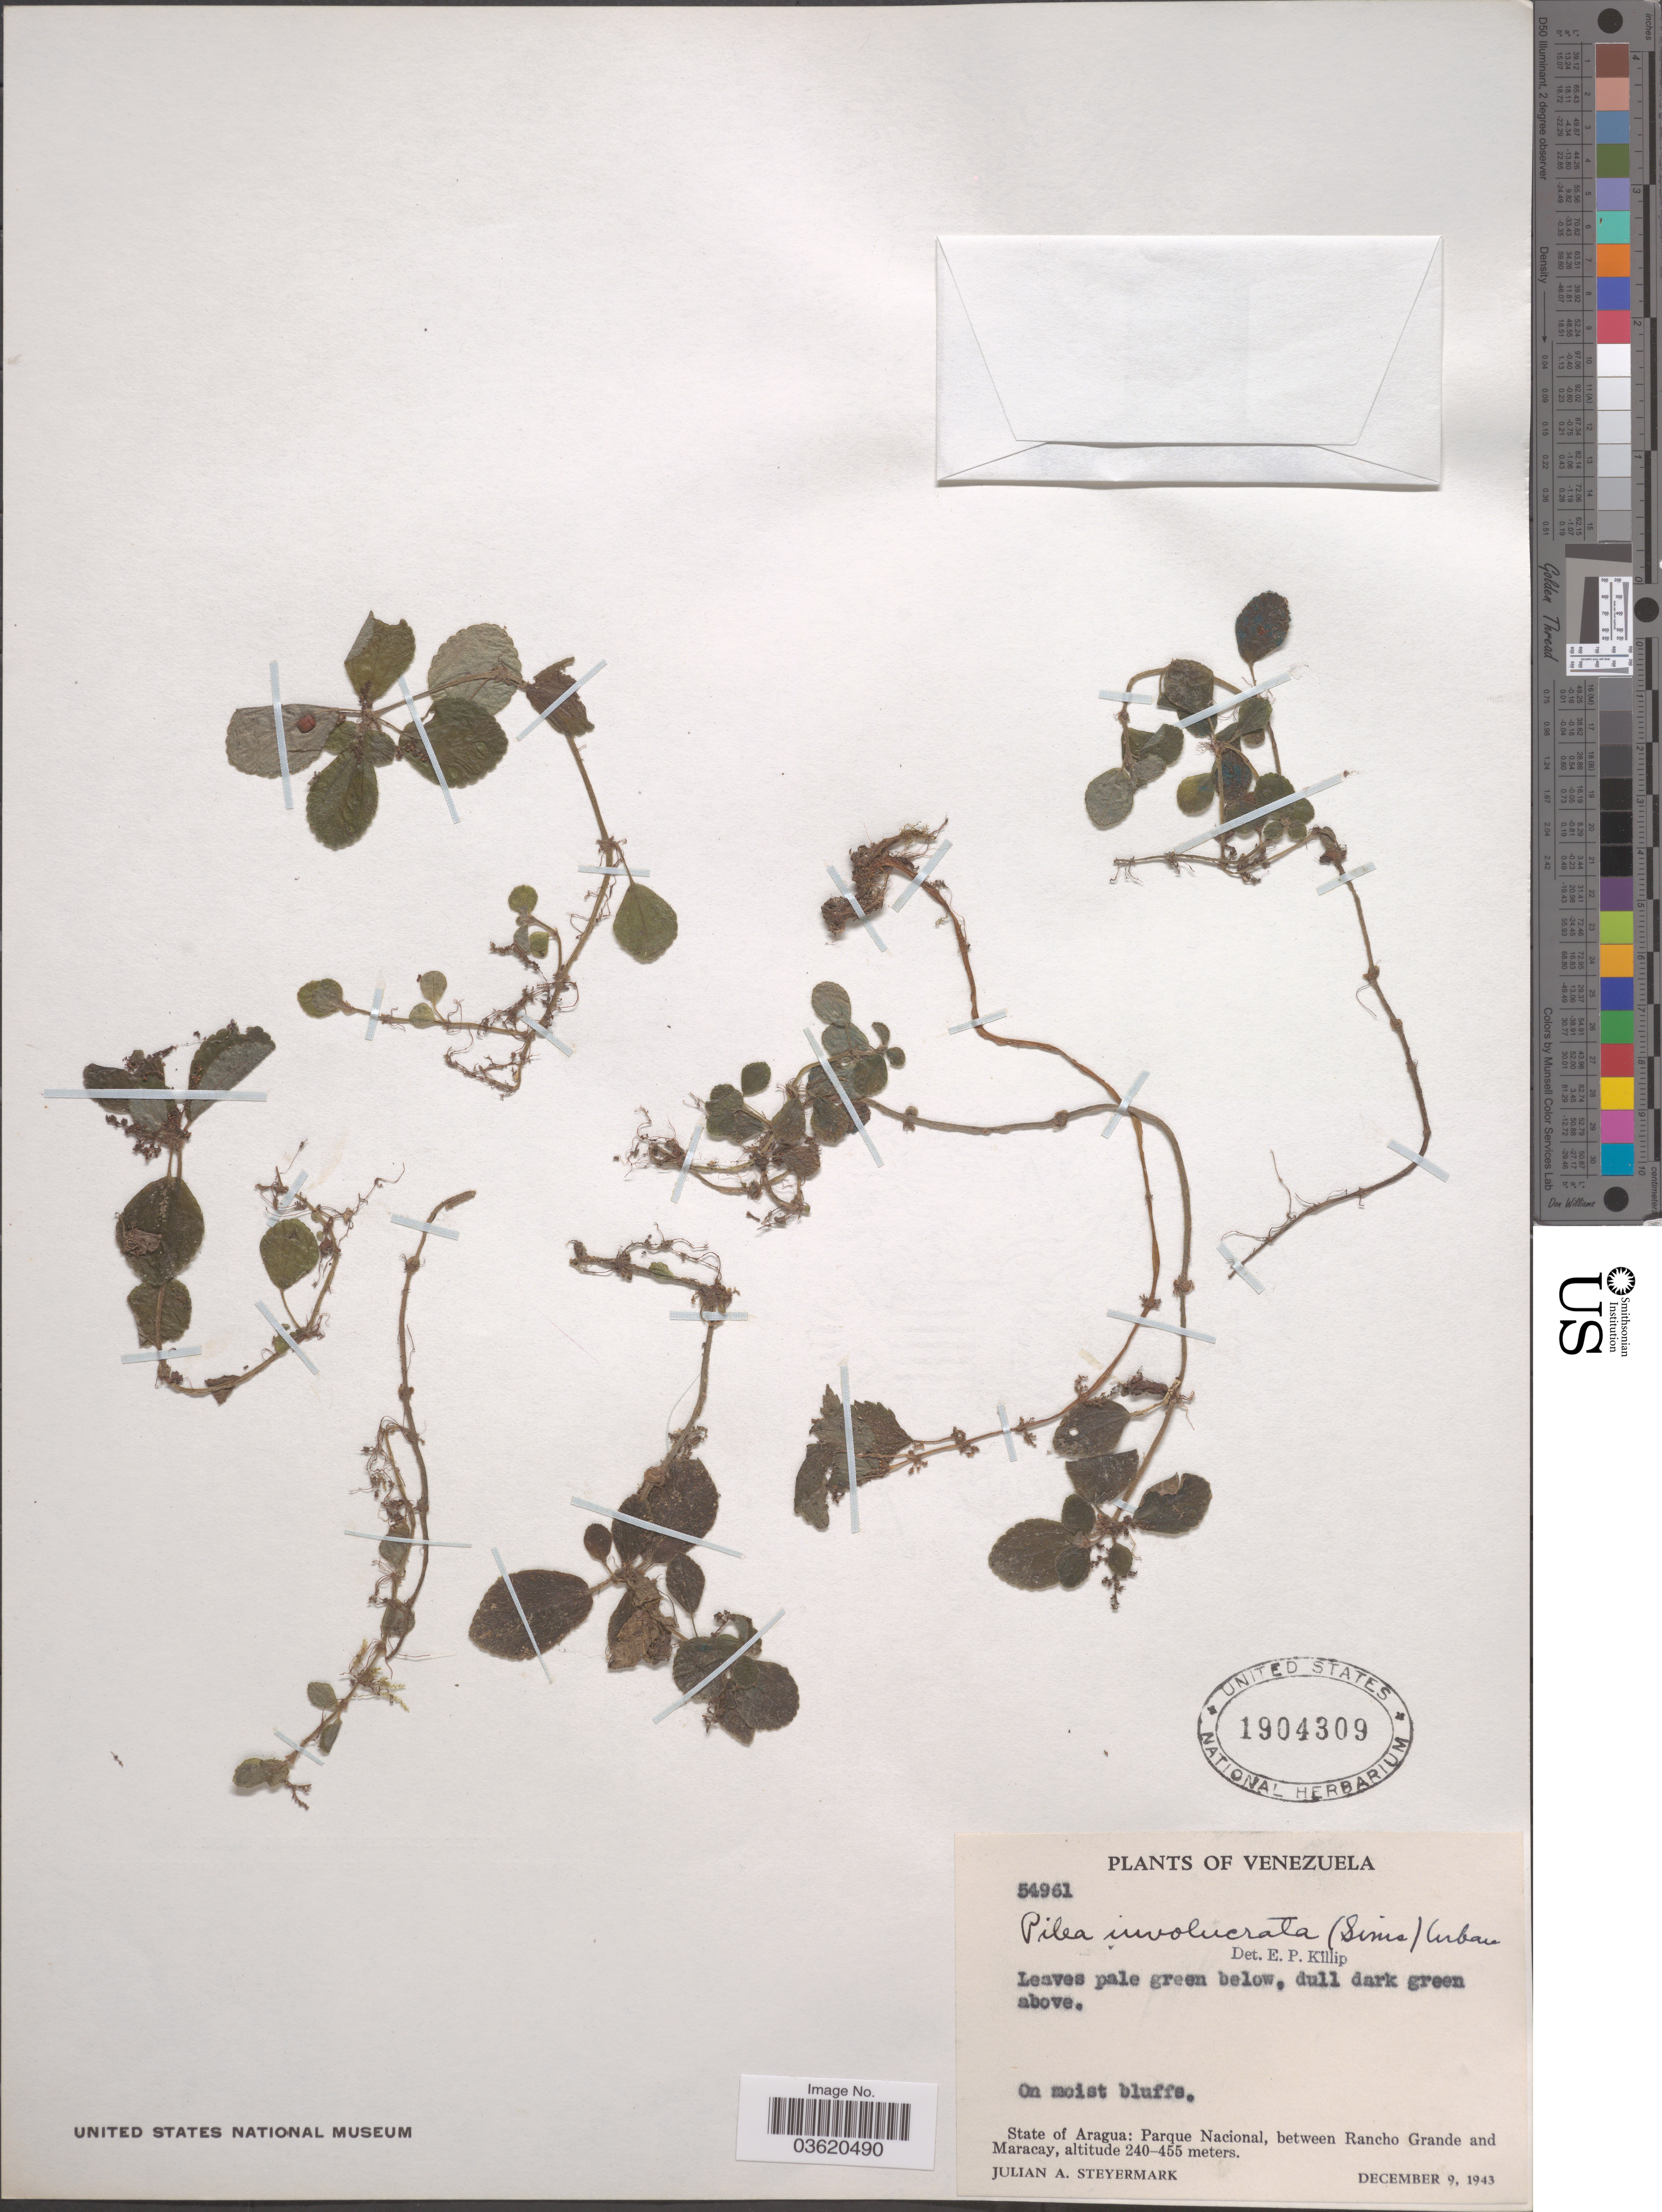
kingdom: Plantae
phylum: Tracheophyta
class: Magnoliopsida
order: Rosales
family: Urticaceae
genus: Pilea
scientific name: Pilea involucrata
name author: Urb.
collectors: J. Steyermark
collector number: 54961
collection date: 1943-12-09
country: Venezuela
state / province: Aragua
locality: Parque Nacional, between Rancho Grande and Maracay.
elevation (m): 240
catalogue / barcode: US 1904309